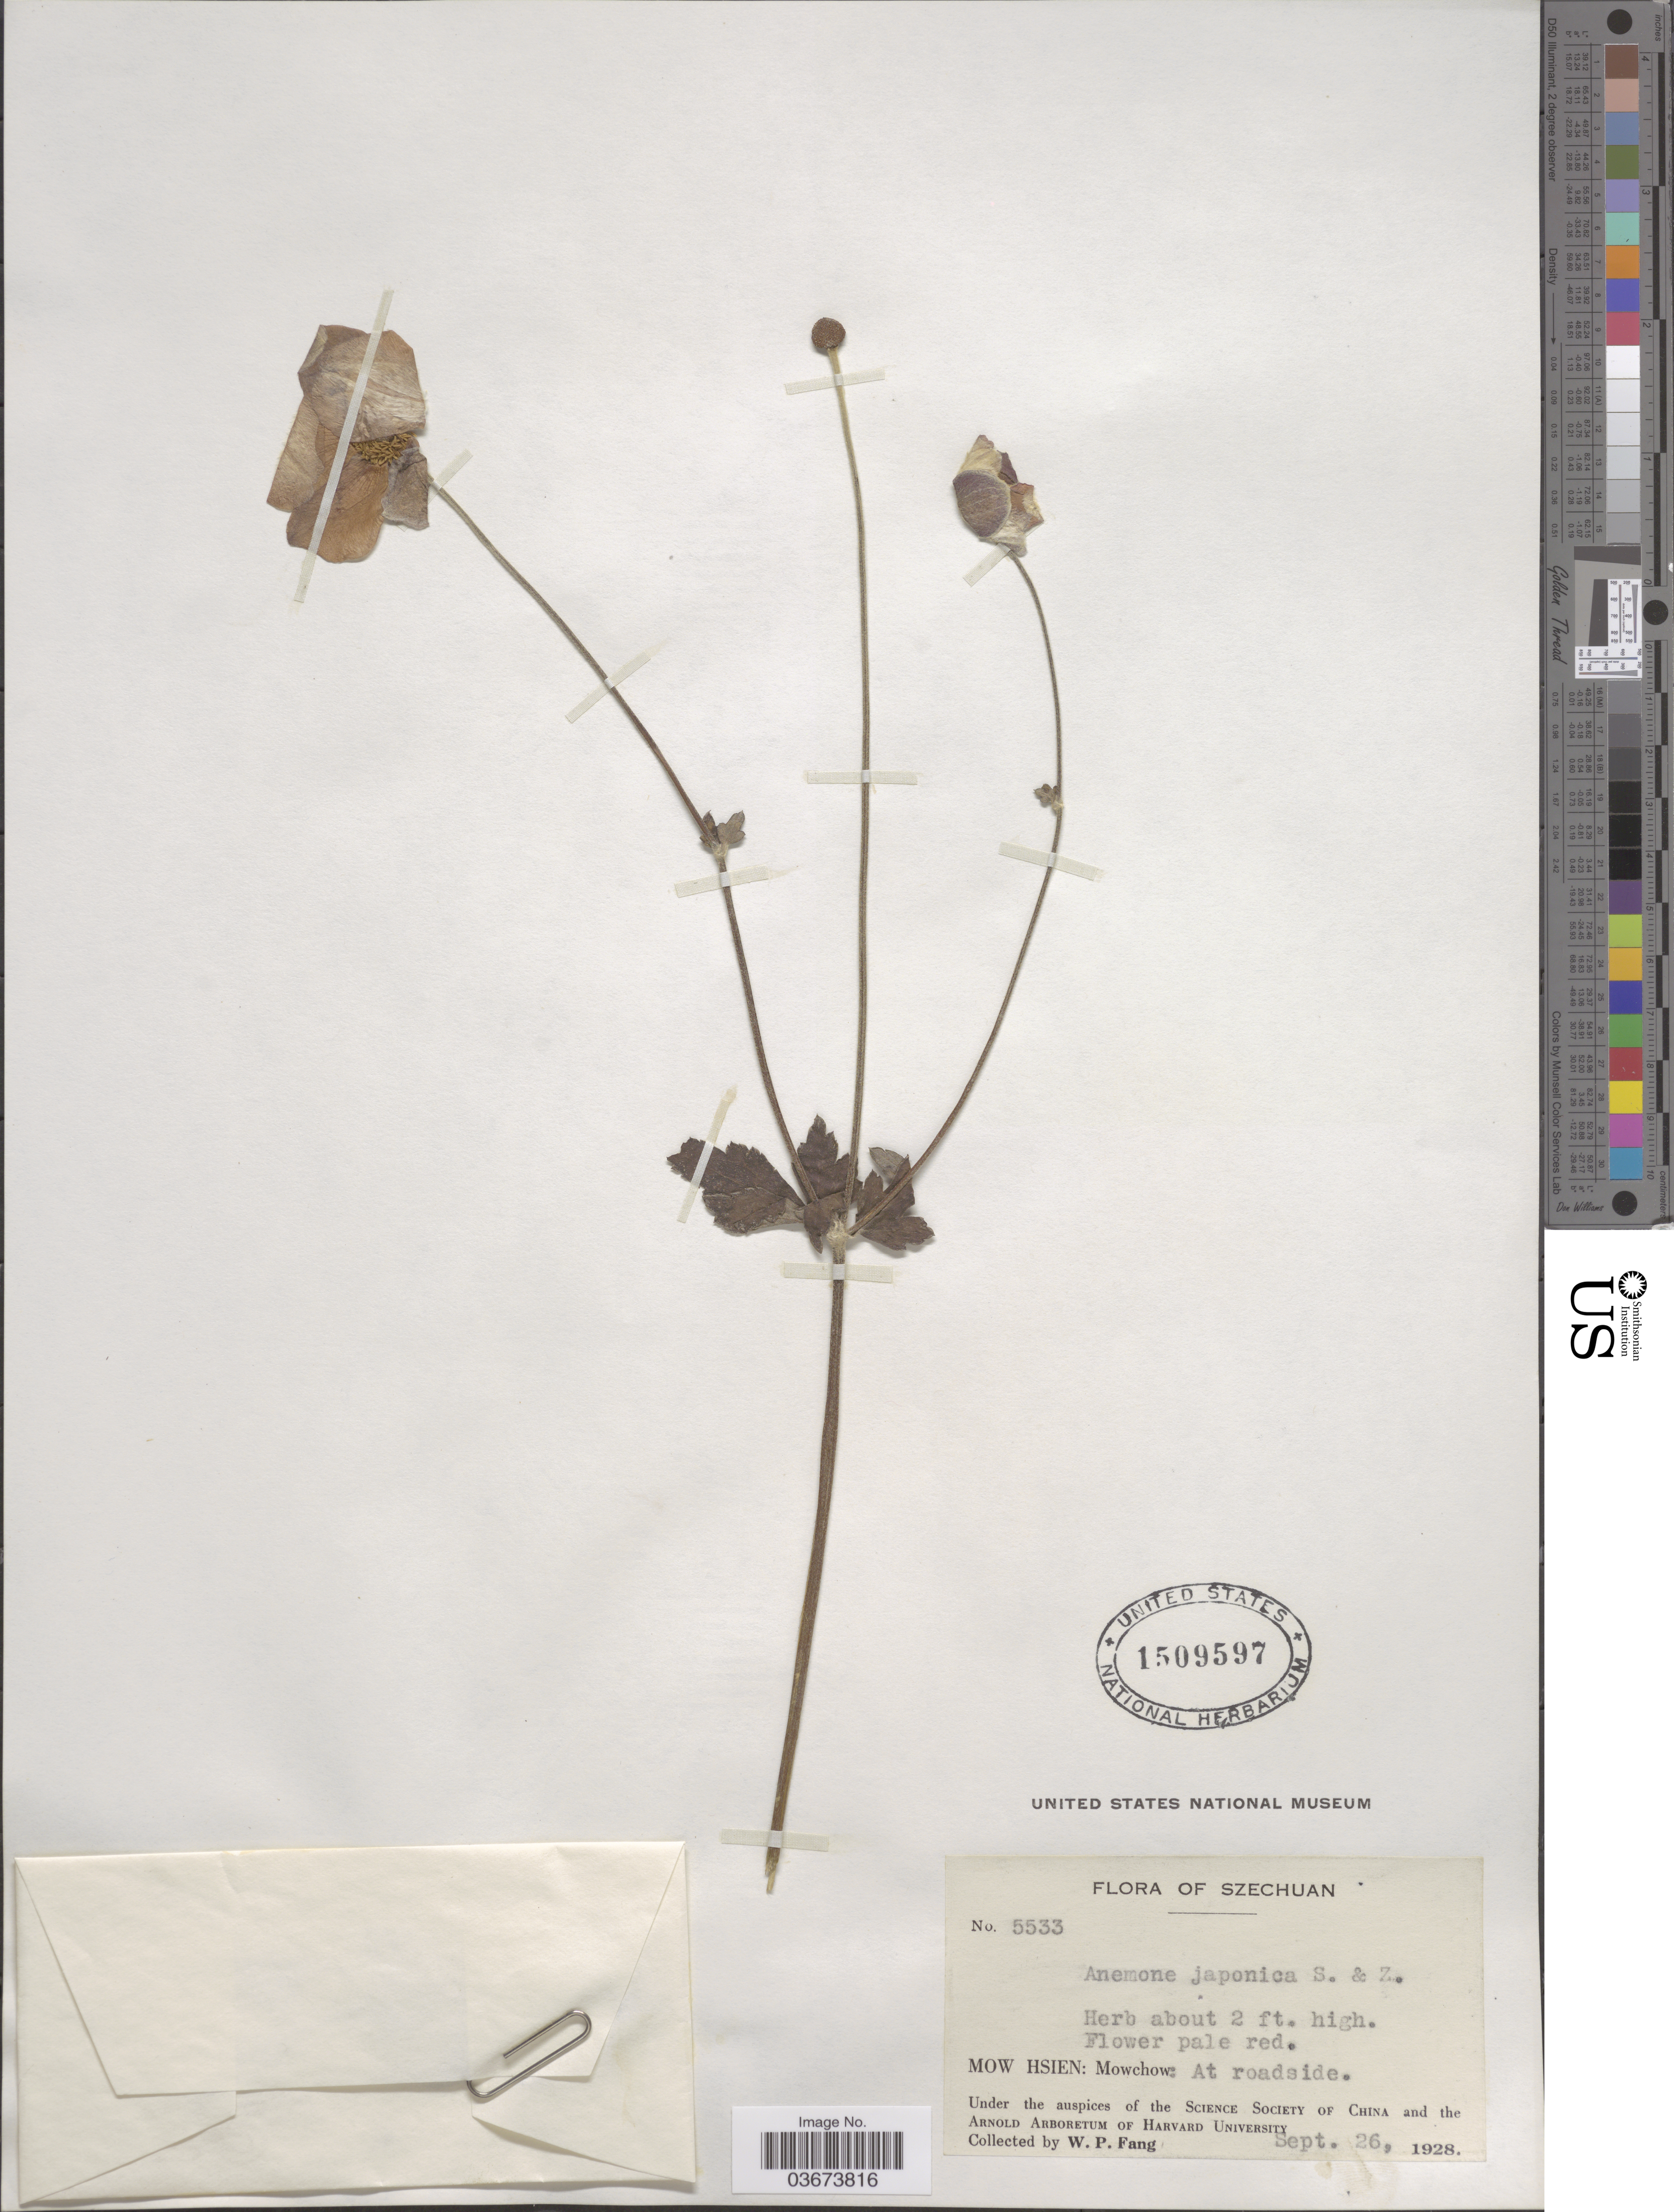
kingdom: Plantae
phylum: Tracheophyta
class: Magnoliopsida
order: Ranunculales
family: Ranunculaceae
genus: Anemone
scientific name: Anemone japonica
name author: Houtt.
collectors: W. P. Fang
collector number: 5533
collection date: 1928-09-26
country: China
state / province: Sichuan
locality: Szechuan. Mow Hsien: Mowchow.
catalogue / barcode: US 1509597